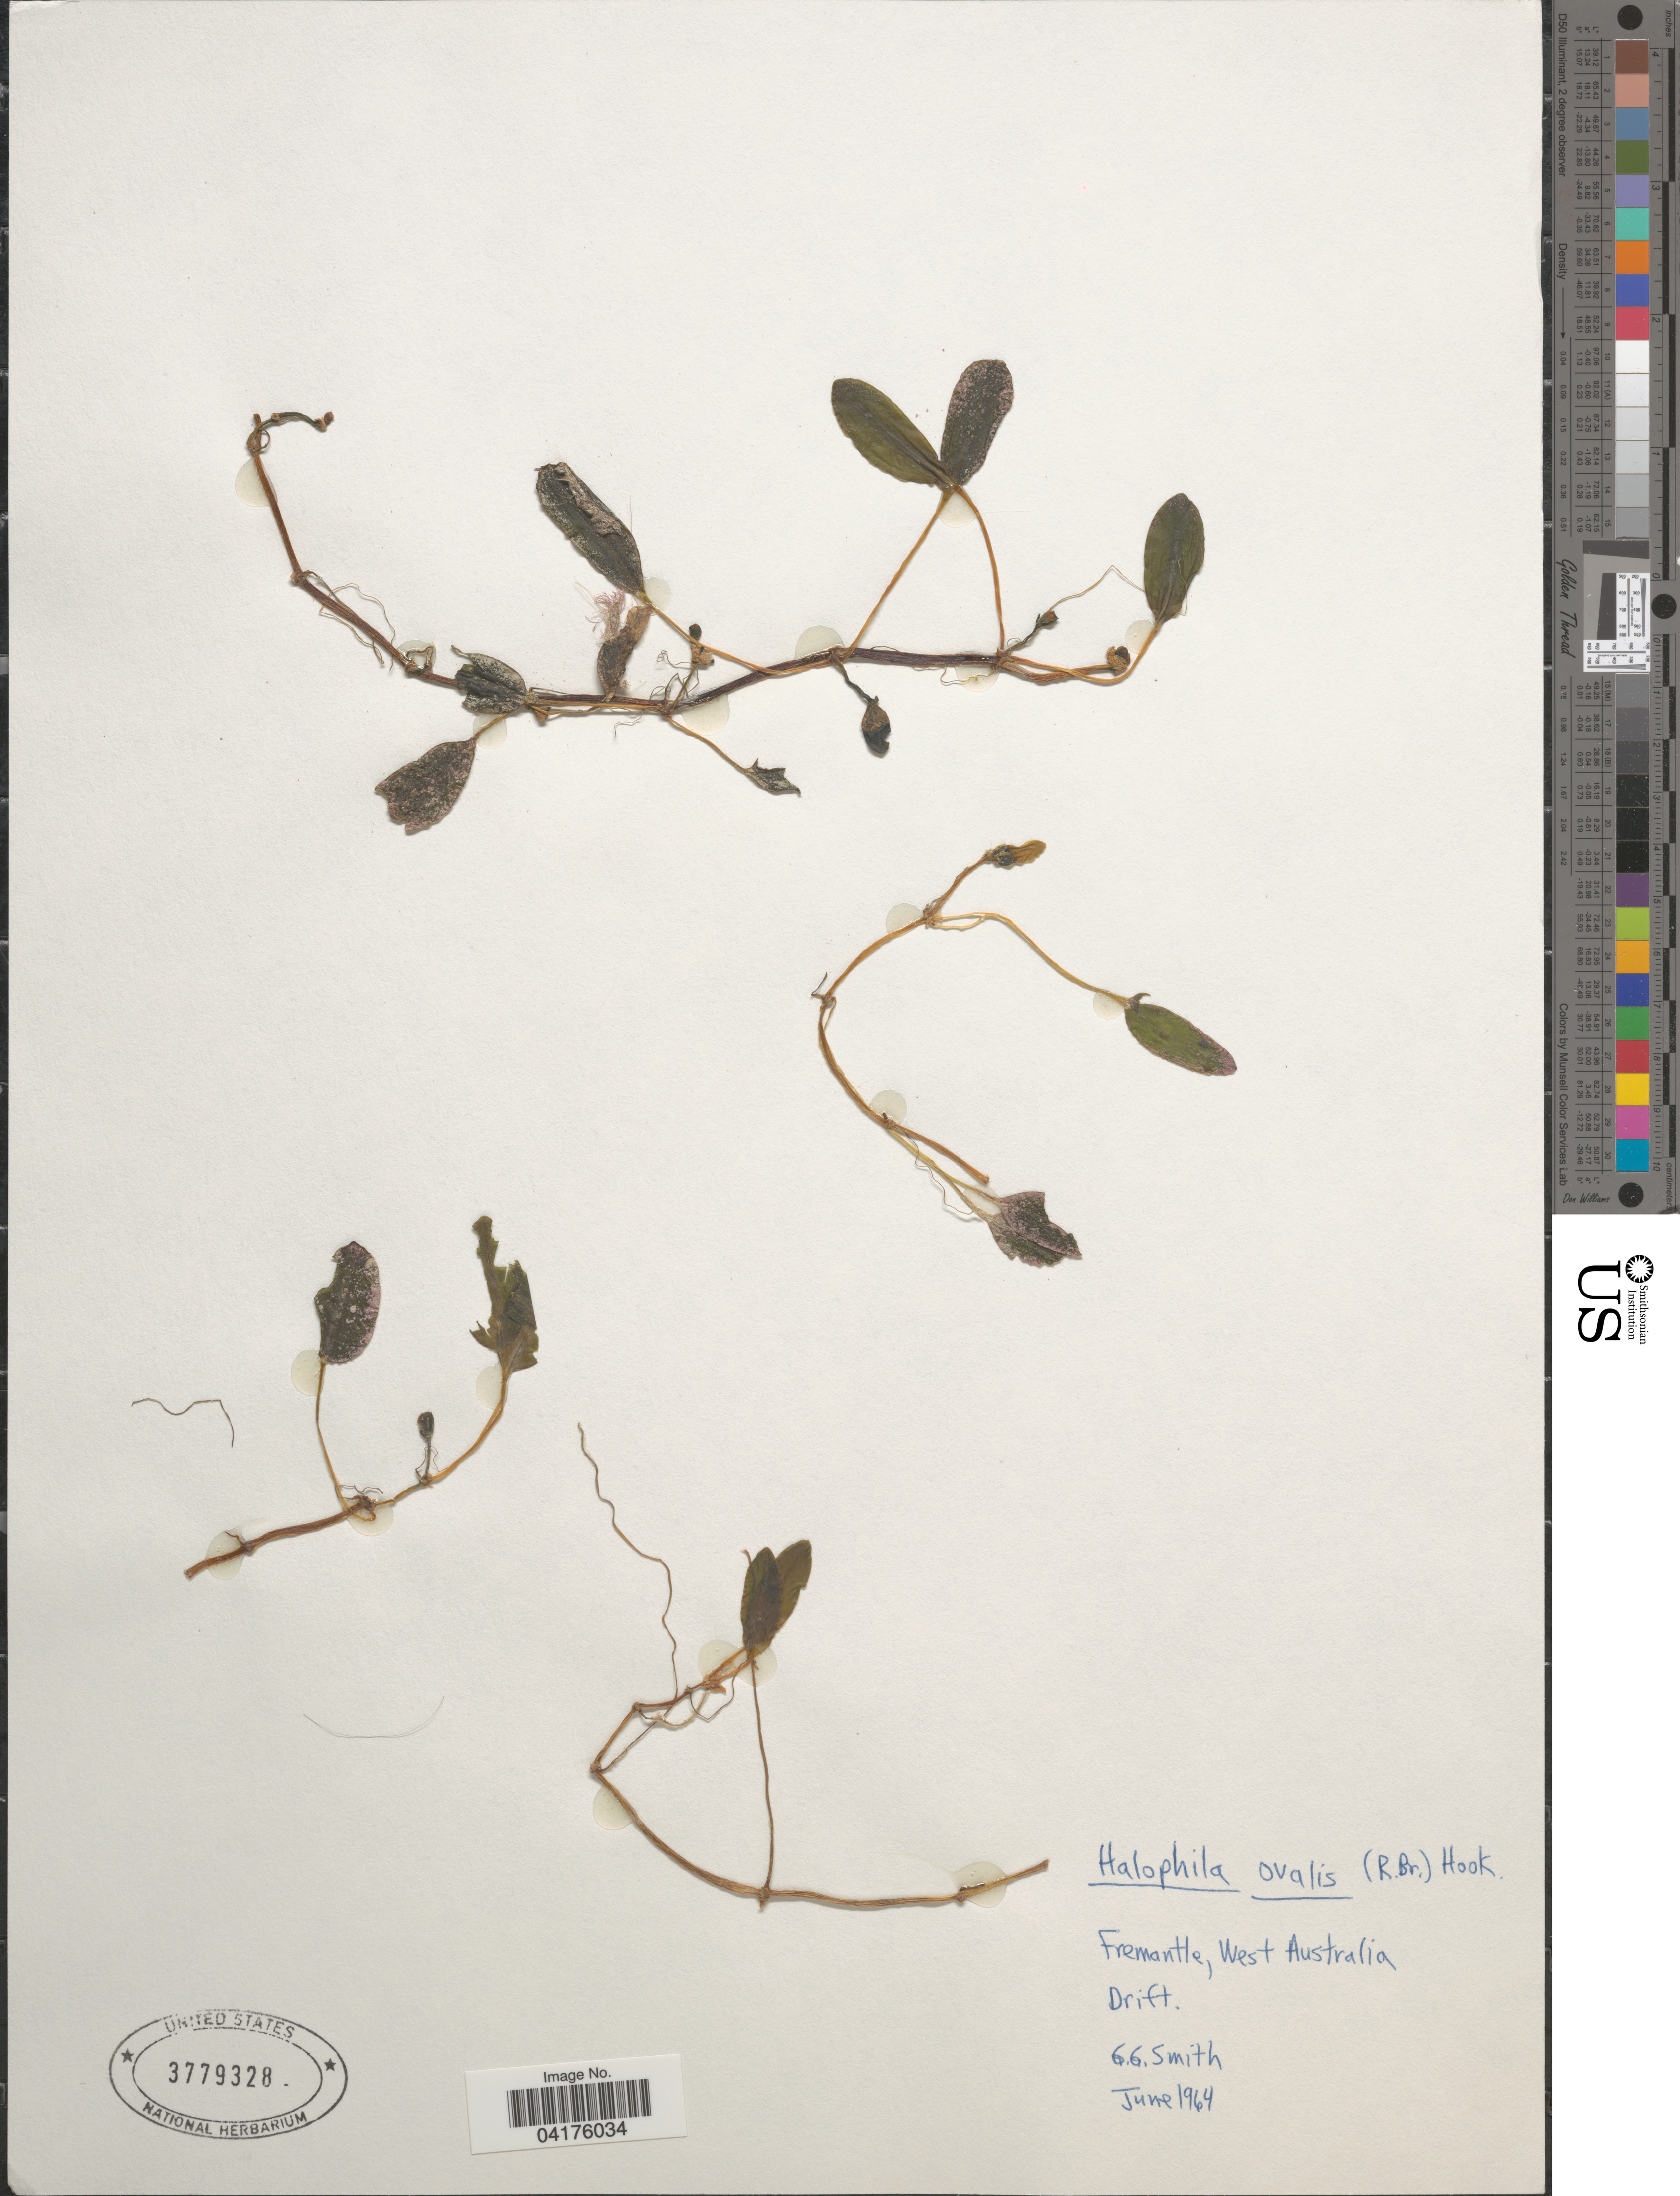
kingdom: Plantae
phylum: Tracheophyta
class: Liliopsida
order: Alismatales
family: Hydrocharitaceae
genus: Halophila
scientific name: Halophila ovalis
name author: (R. Br.) Hook. f.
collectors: G. G. Smith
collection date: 1964-06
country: Australia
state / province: Western Australia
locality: Fremantle, West Australia.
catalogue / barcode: US 3779328